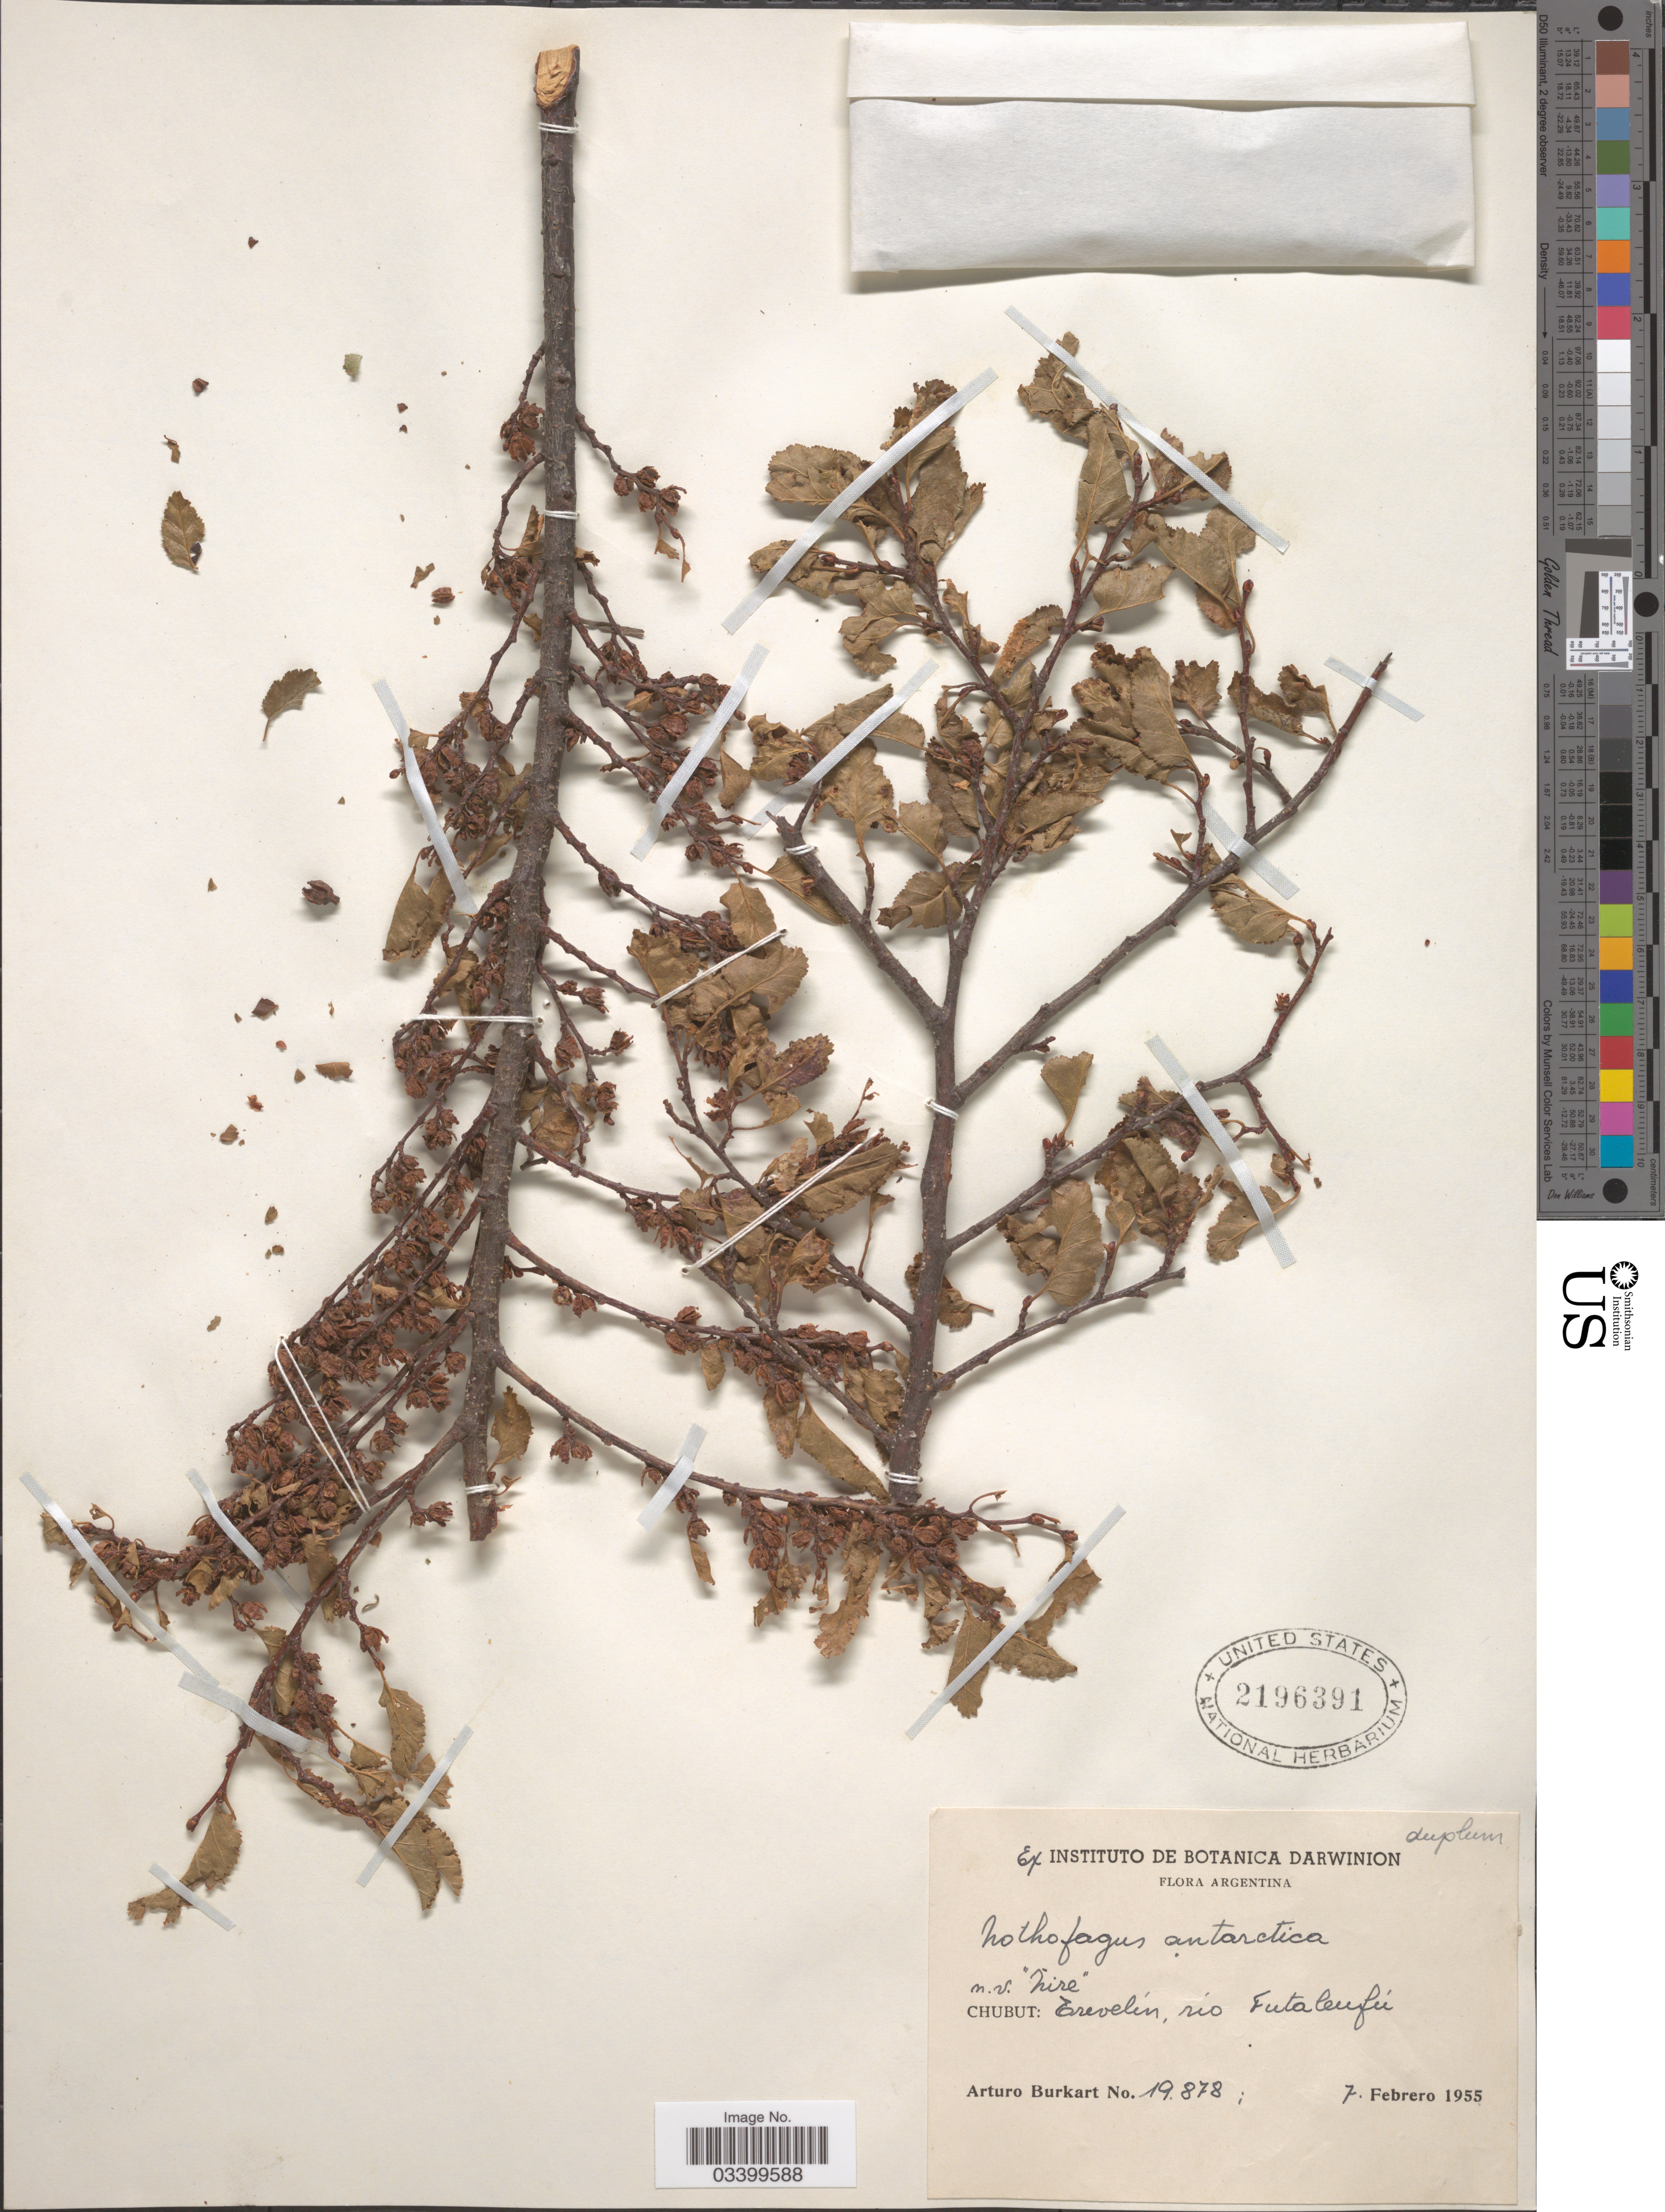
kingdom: Plantae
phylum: Tracheophyta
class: Magnoliopsida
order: Fagales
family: Nothofagaceae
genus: Nothofagus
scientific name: Nothofagus antarctica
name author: (G. Forst.) Oerst.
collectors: A. E. Burkart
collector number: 19878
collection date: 1955-02-07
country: Argentina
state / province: Chubut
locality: Crevelín, río Futaleufú.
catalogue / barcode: US 2196391